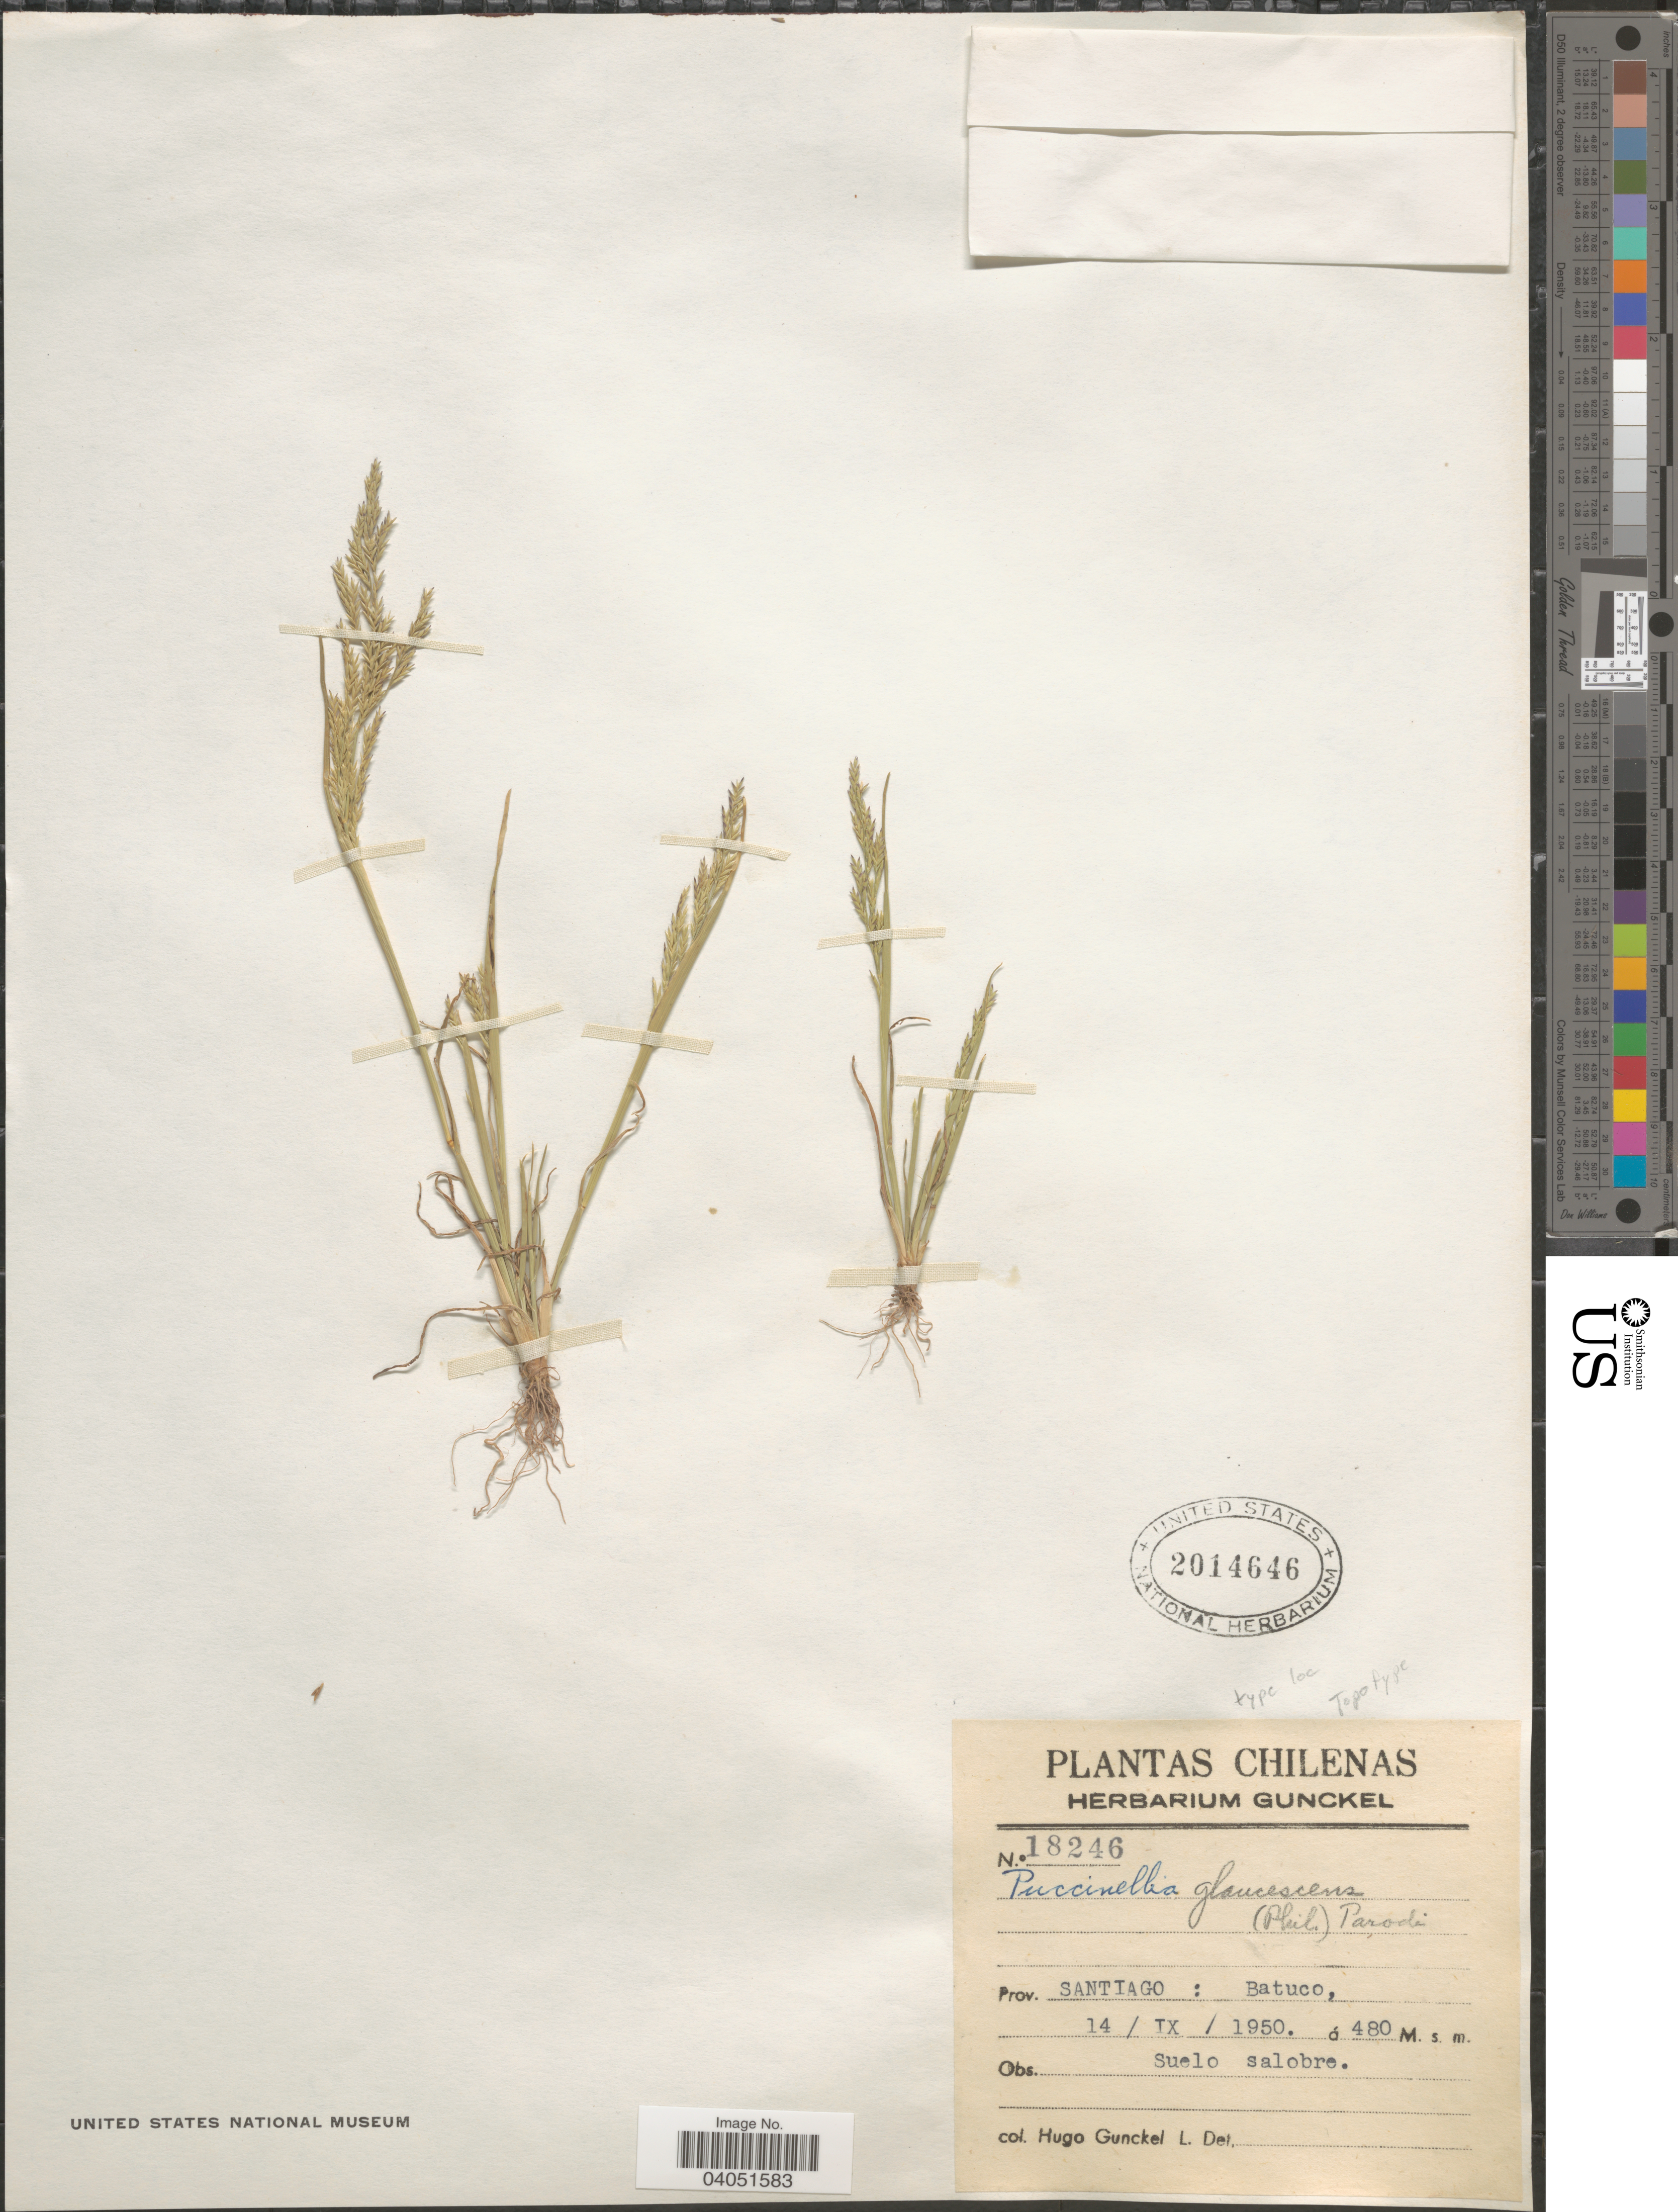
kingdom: Plantae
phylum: Tracheophyta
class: Liliopsida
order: Poales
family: Poaceae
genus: Puccinellia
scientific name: Puccinellia glaucescens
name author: (Phil.) Parodi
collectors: H. Gunckel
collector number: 18246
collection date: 1950-09-14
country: Chile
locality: Prov. Santiago: Batuco. Suelo salobre.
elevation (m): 480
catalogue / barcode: US 2014646